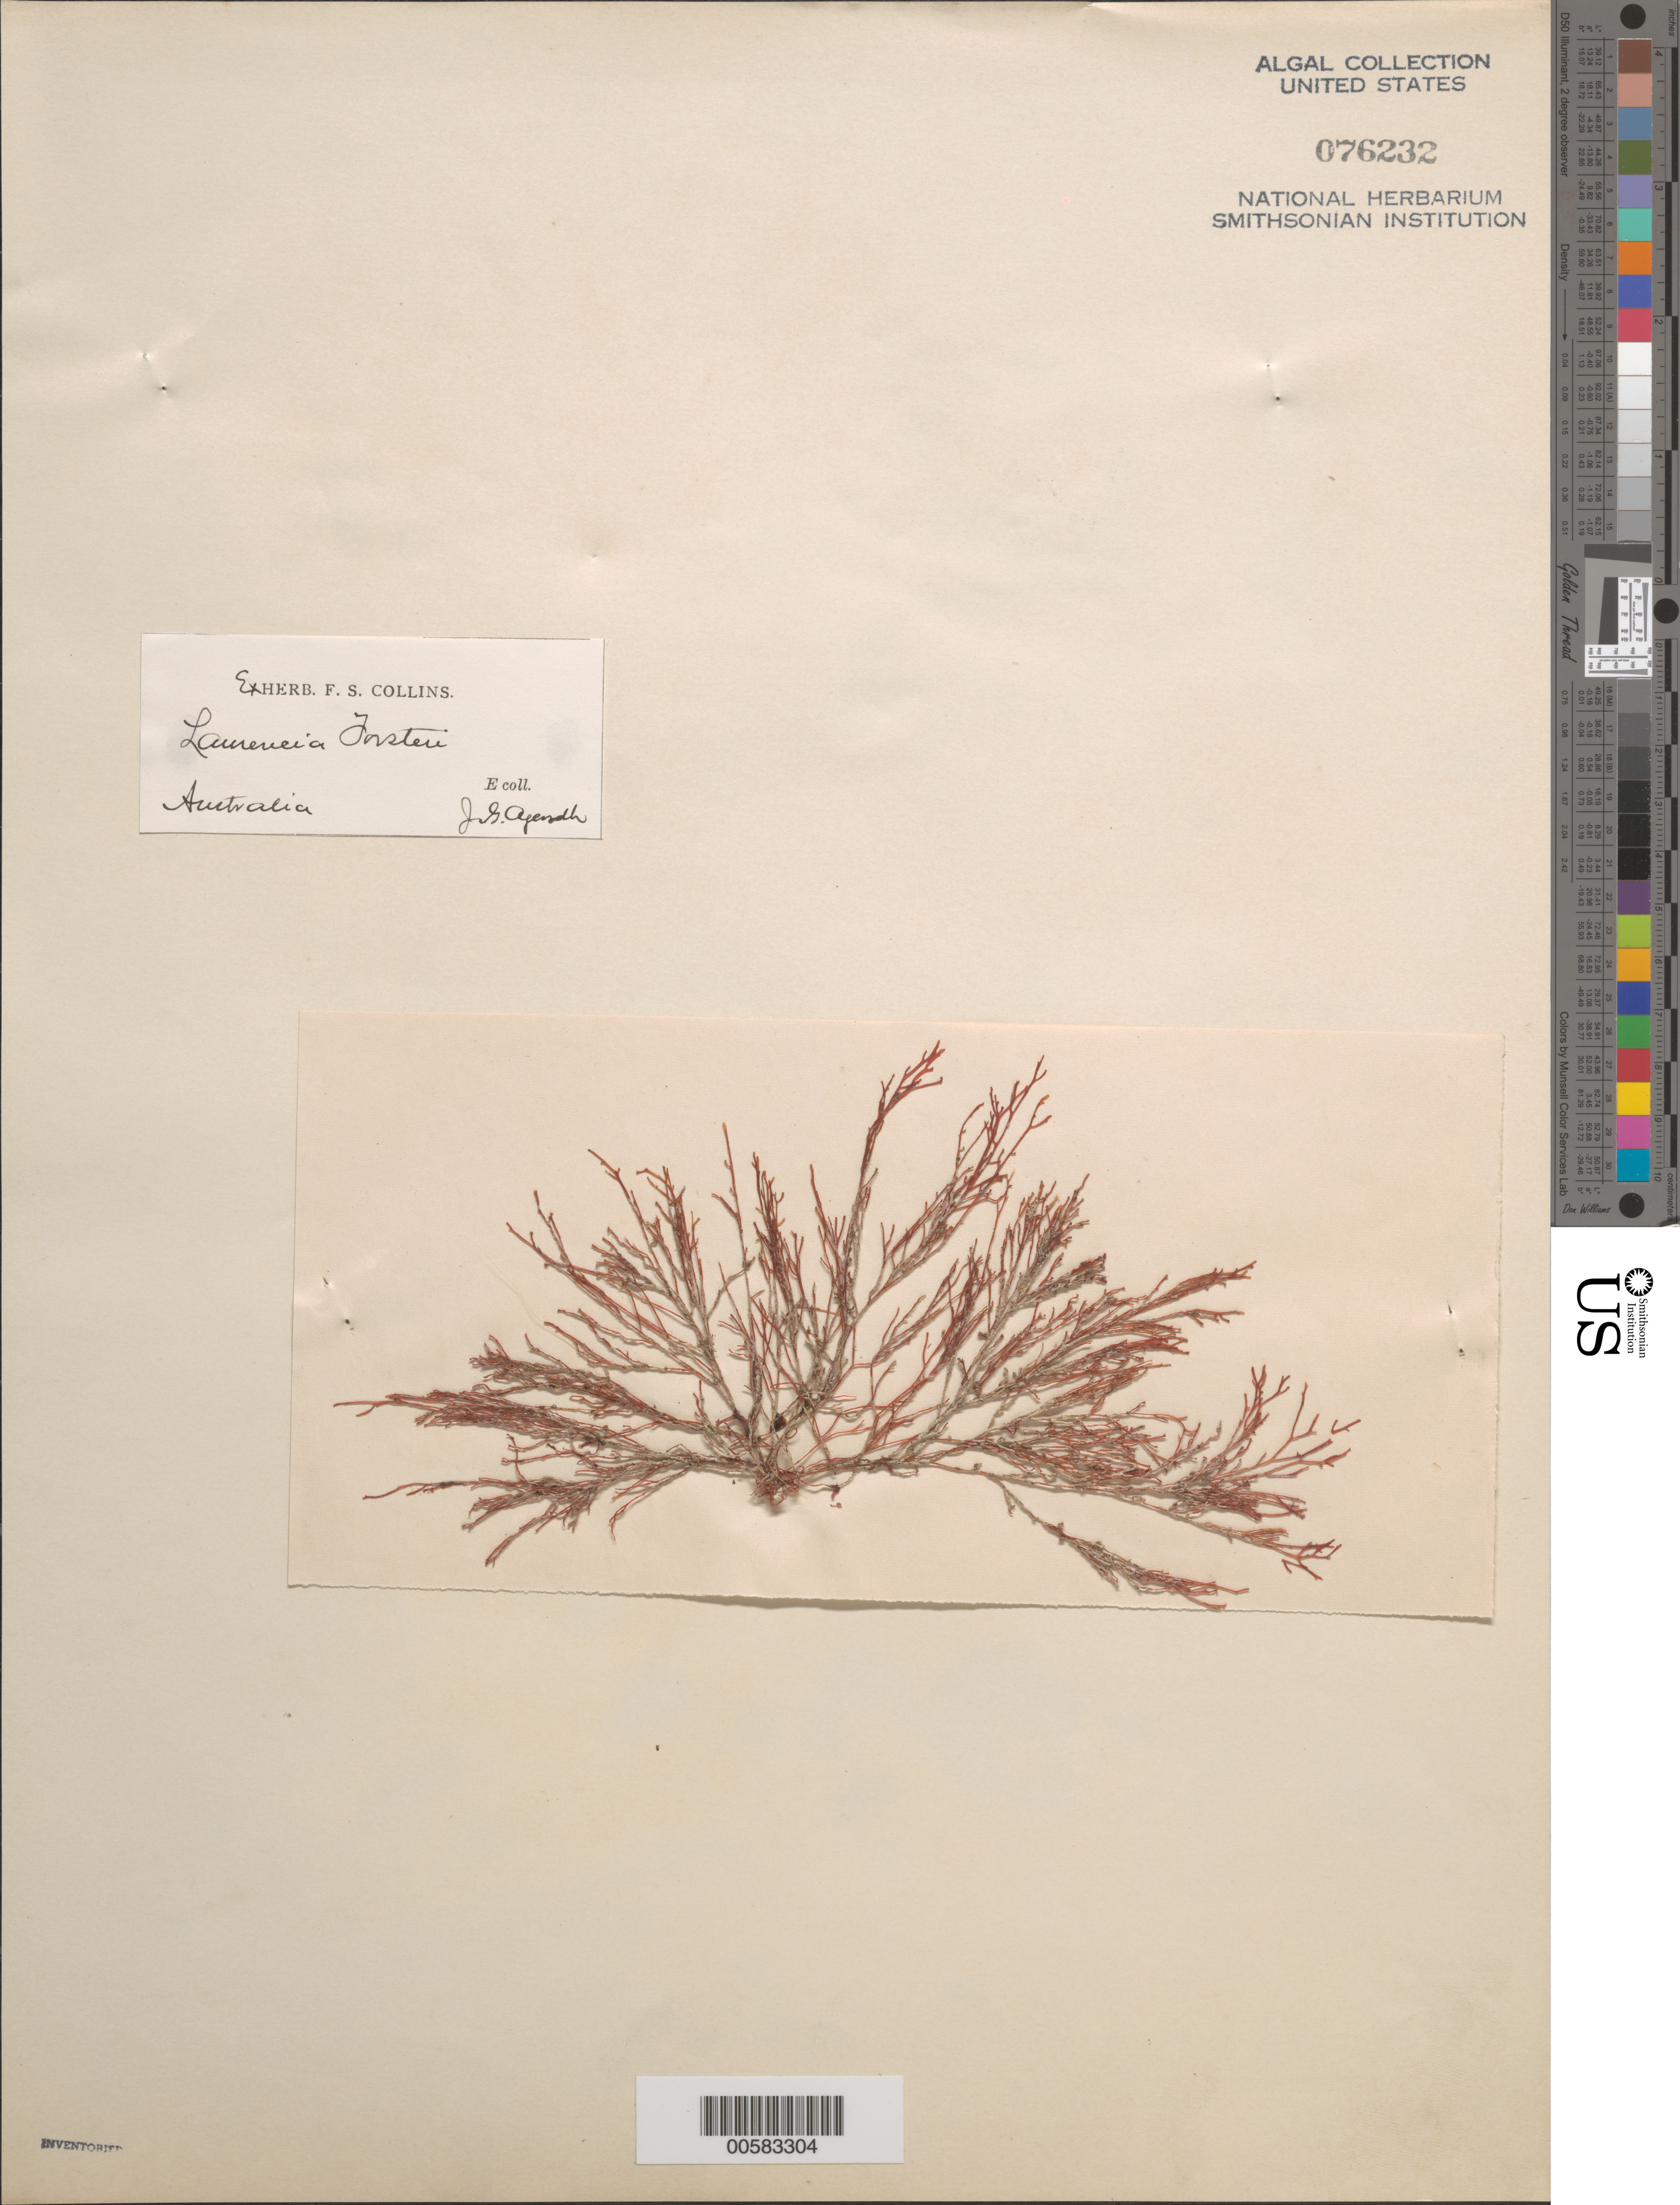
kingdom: Plantae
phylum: Rhodophyta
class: Florideophyceae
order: Ceramiales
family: Rhodomelaceae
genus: Laurencia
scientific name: Laurencia forsteri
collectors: J. Agardh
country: Australia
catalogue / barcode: US 76232